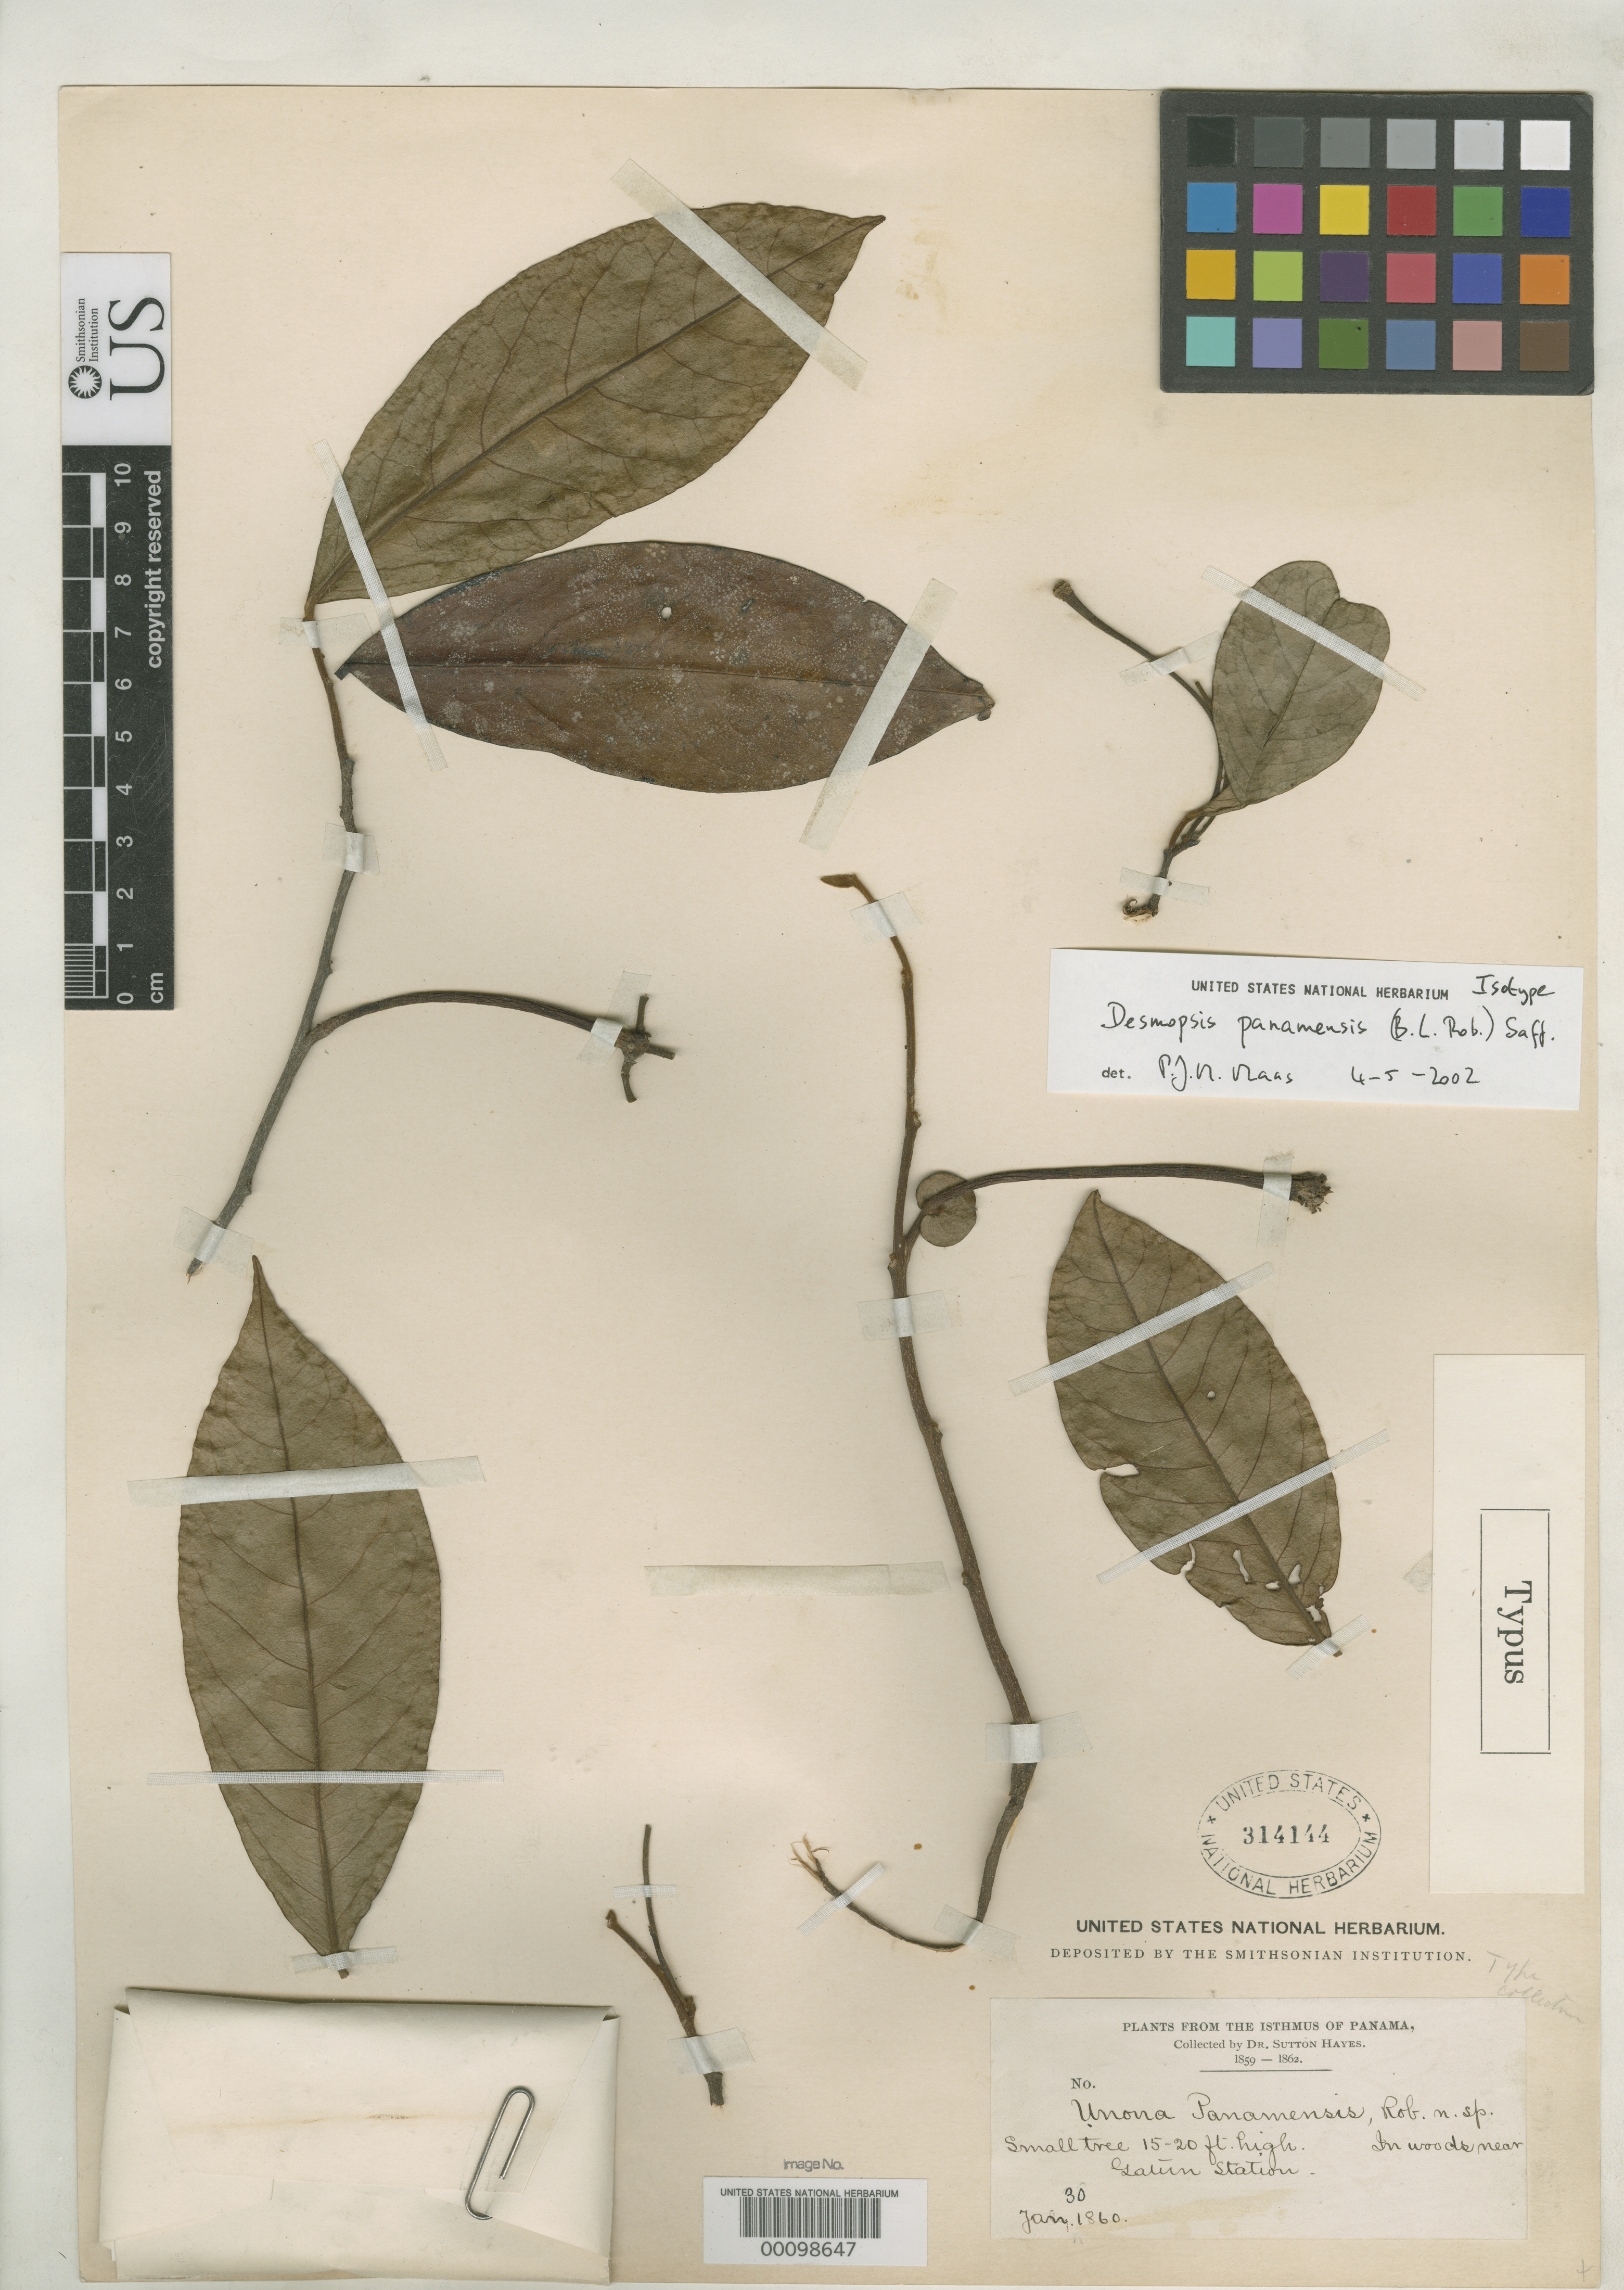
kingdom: Plantae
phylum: Tracheophyta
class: Magnoliopsida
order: Magnoliales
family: Annonaceae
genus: Unona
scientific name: Unona panamensis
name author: B.L. Rob.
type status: Isotype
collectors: S. Hayes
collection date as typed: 30 Jan 1860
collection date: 1860-01-30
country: Panama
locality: Near Gatun Station, Panama Railway.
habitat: In woods.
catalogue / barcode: US 314144